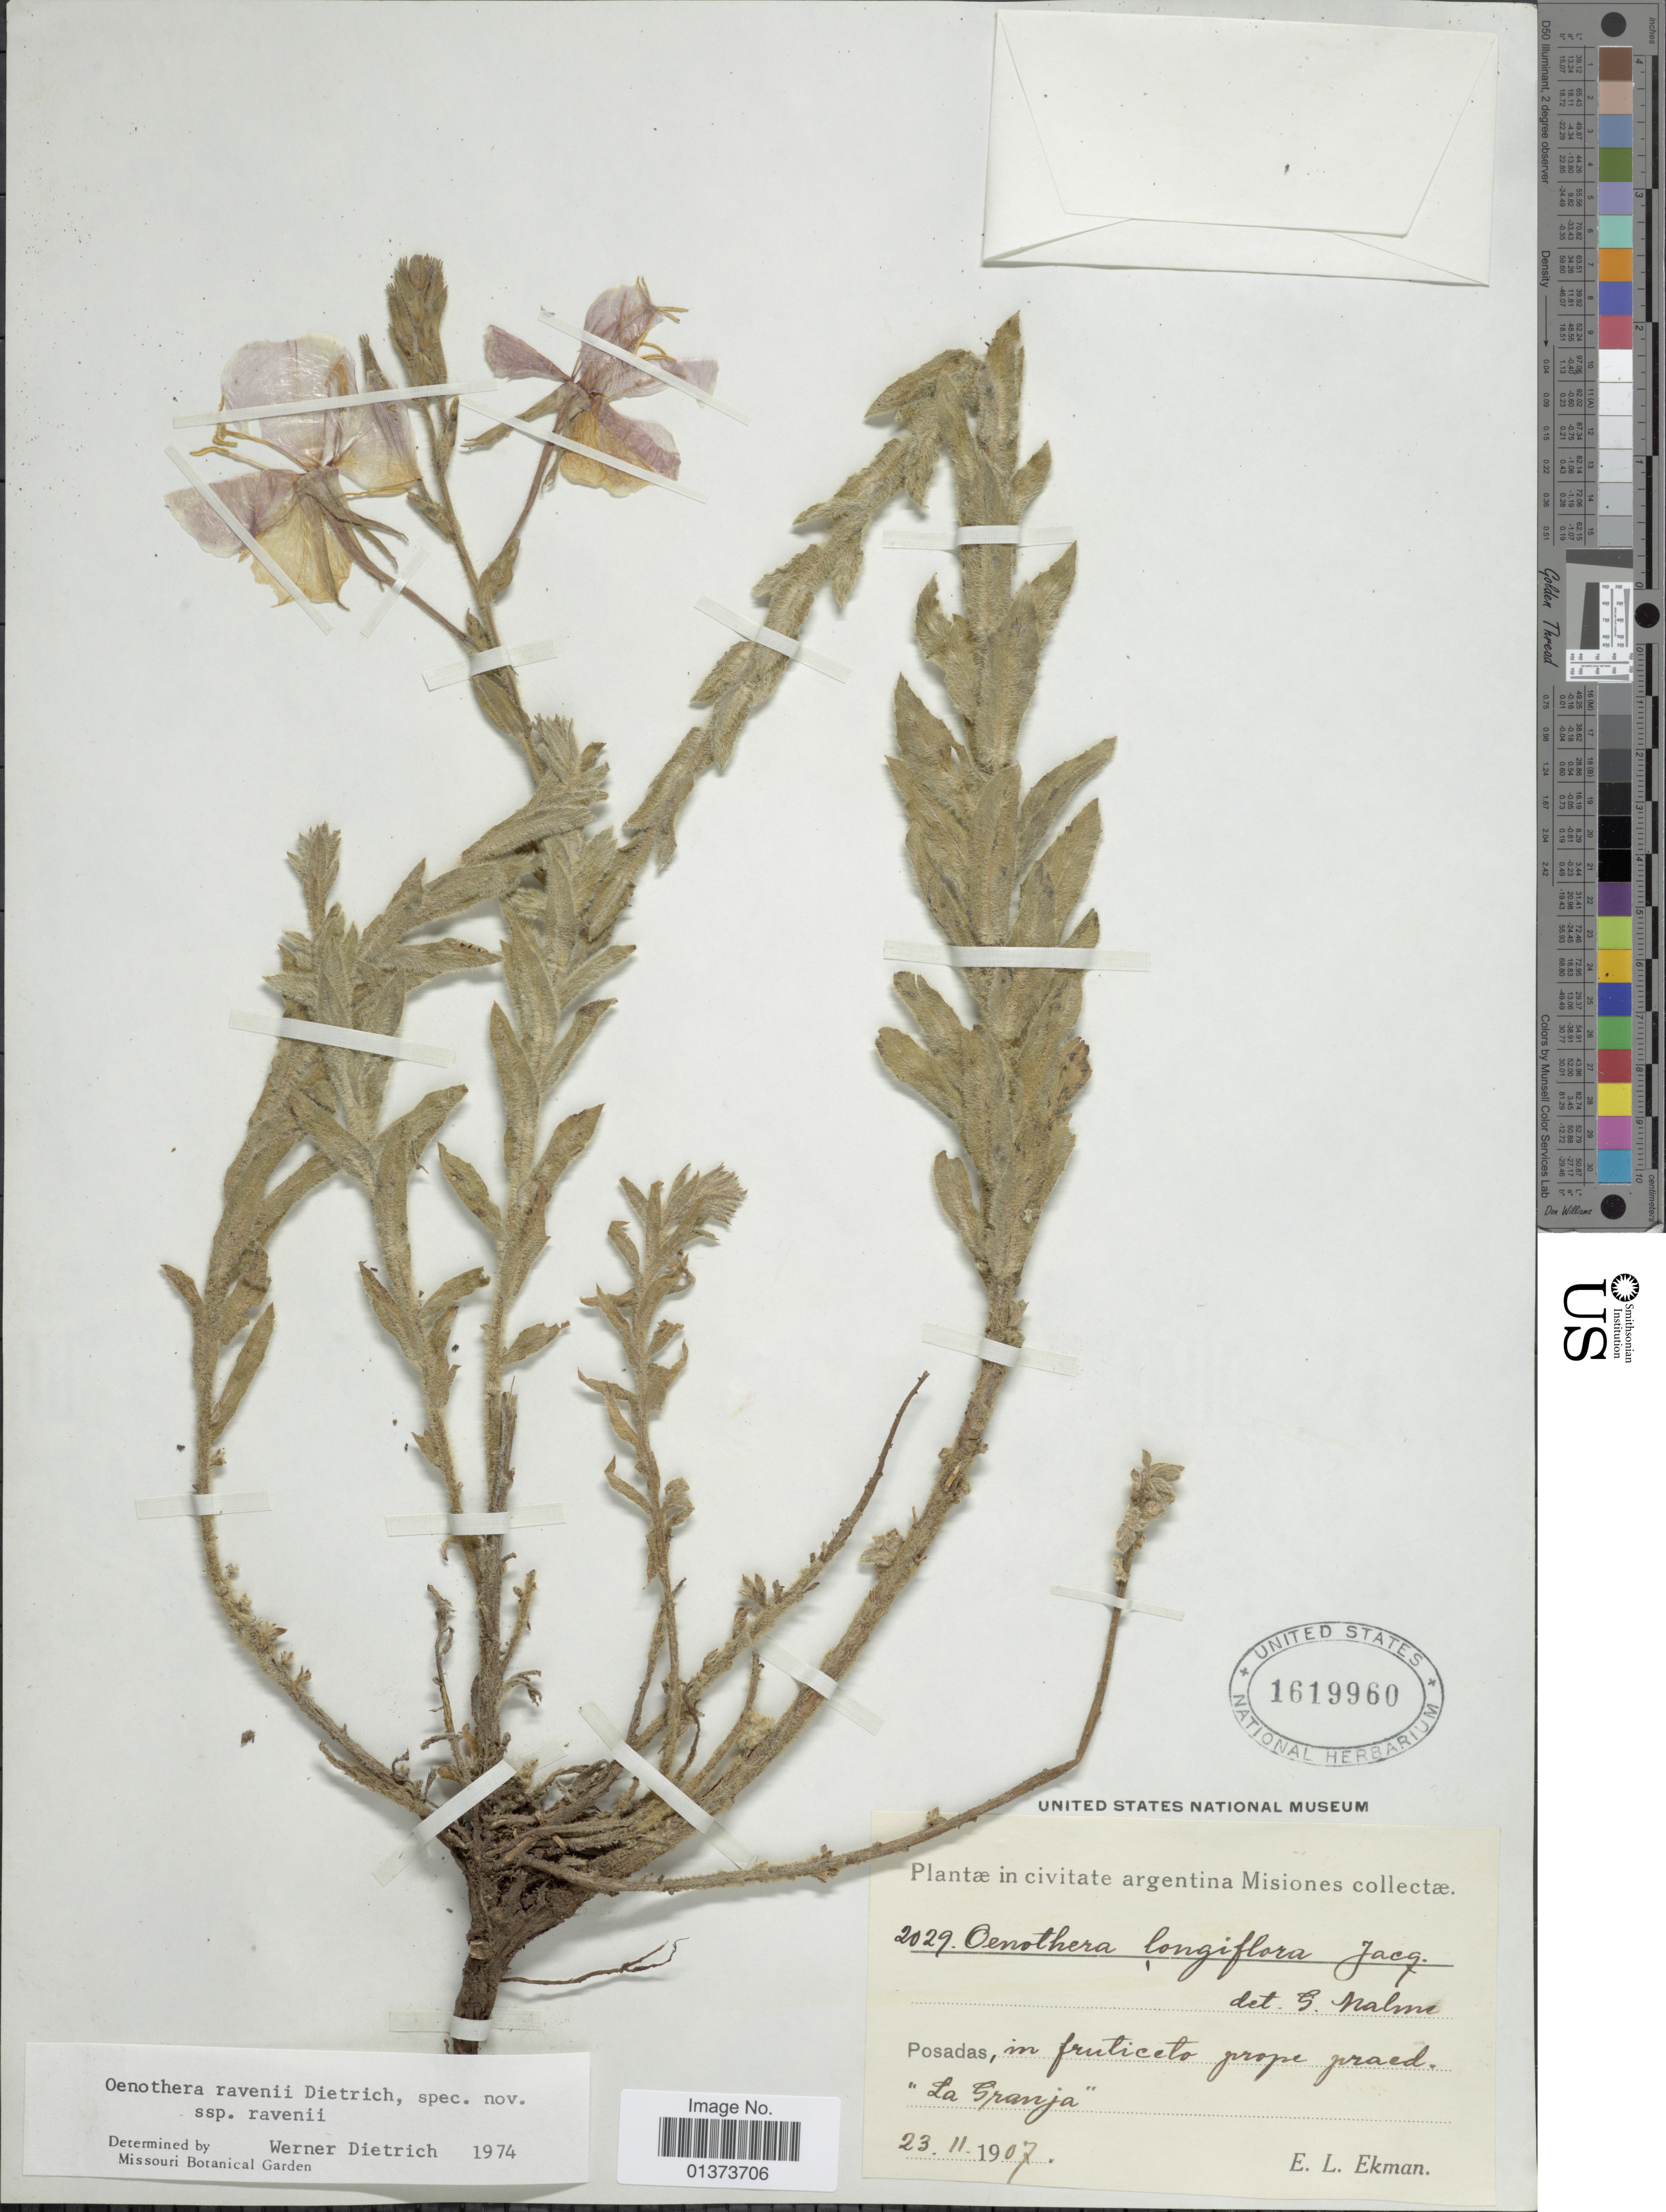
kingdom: Plantae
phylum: Tracheophyta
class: Magnoliopsida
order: Myrtales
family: Onagraceae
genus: Oenothera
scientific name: Oenothera ravenii subsp. ravenii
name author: W. Dietr.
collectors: E. L. Ekman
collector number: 2029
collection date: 1907-11-23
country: Argentina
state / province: Misiones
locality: Posadas, in fruticeto prope praed "La Granja"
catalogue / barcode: US 1619960